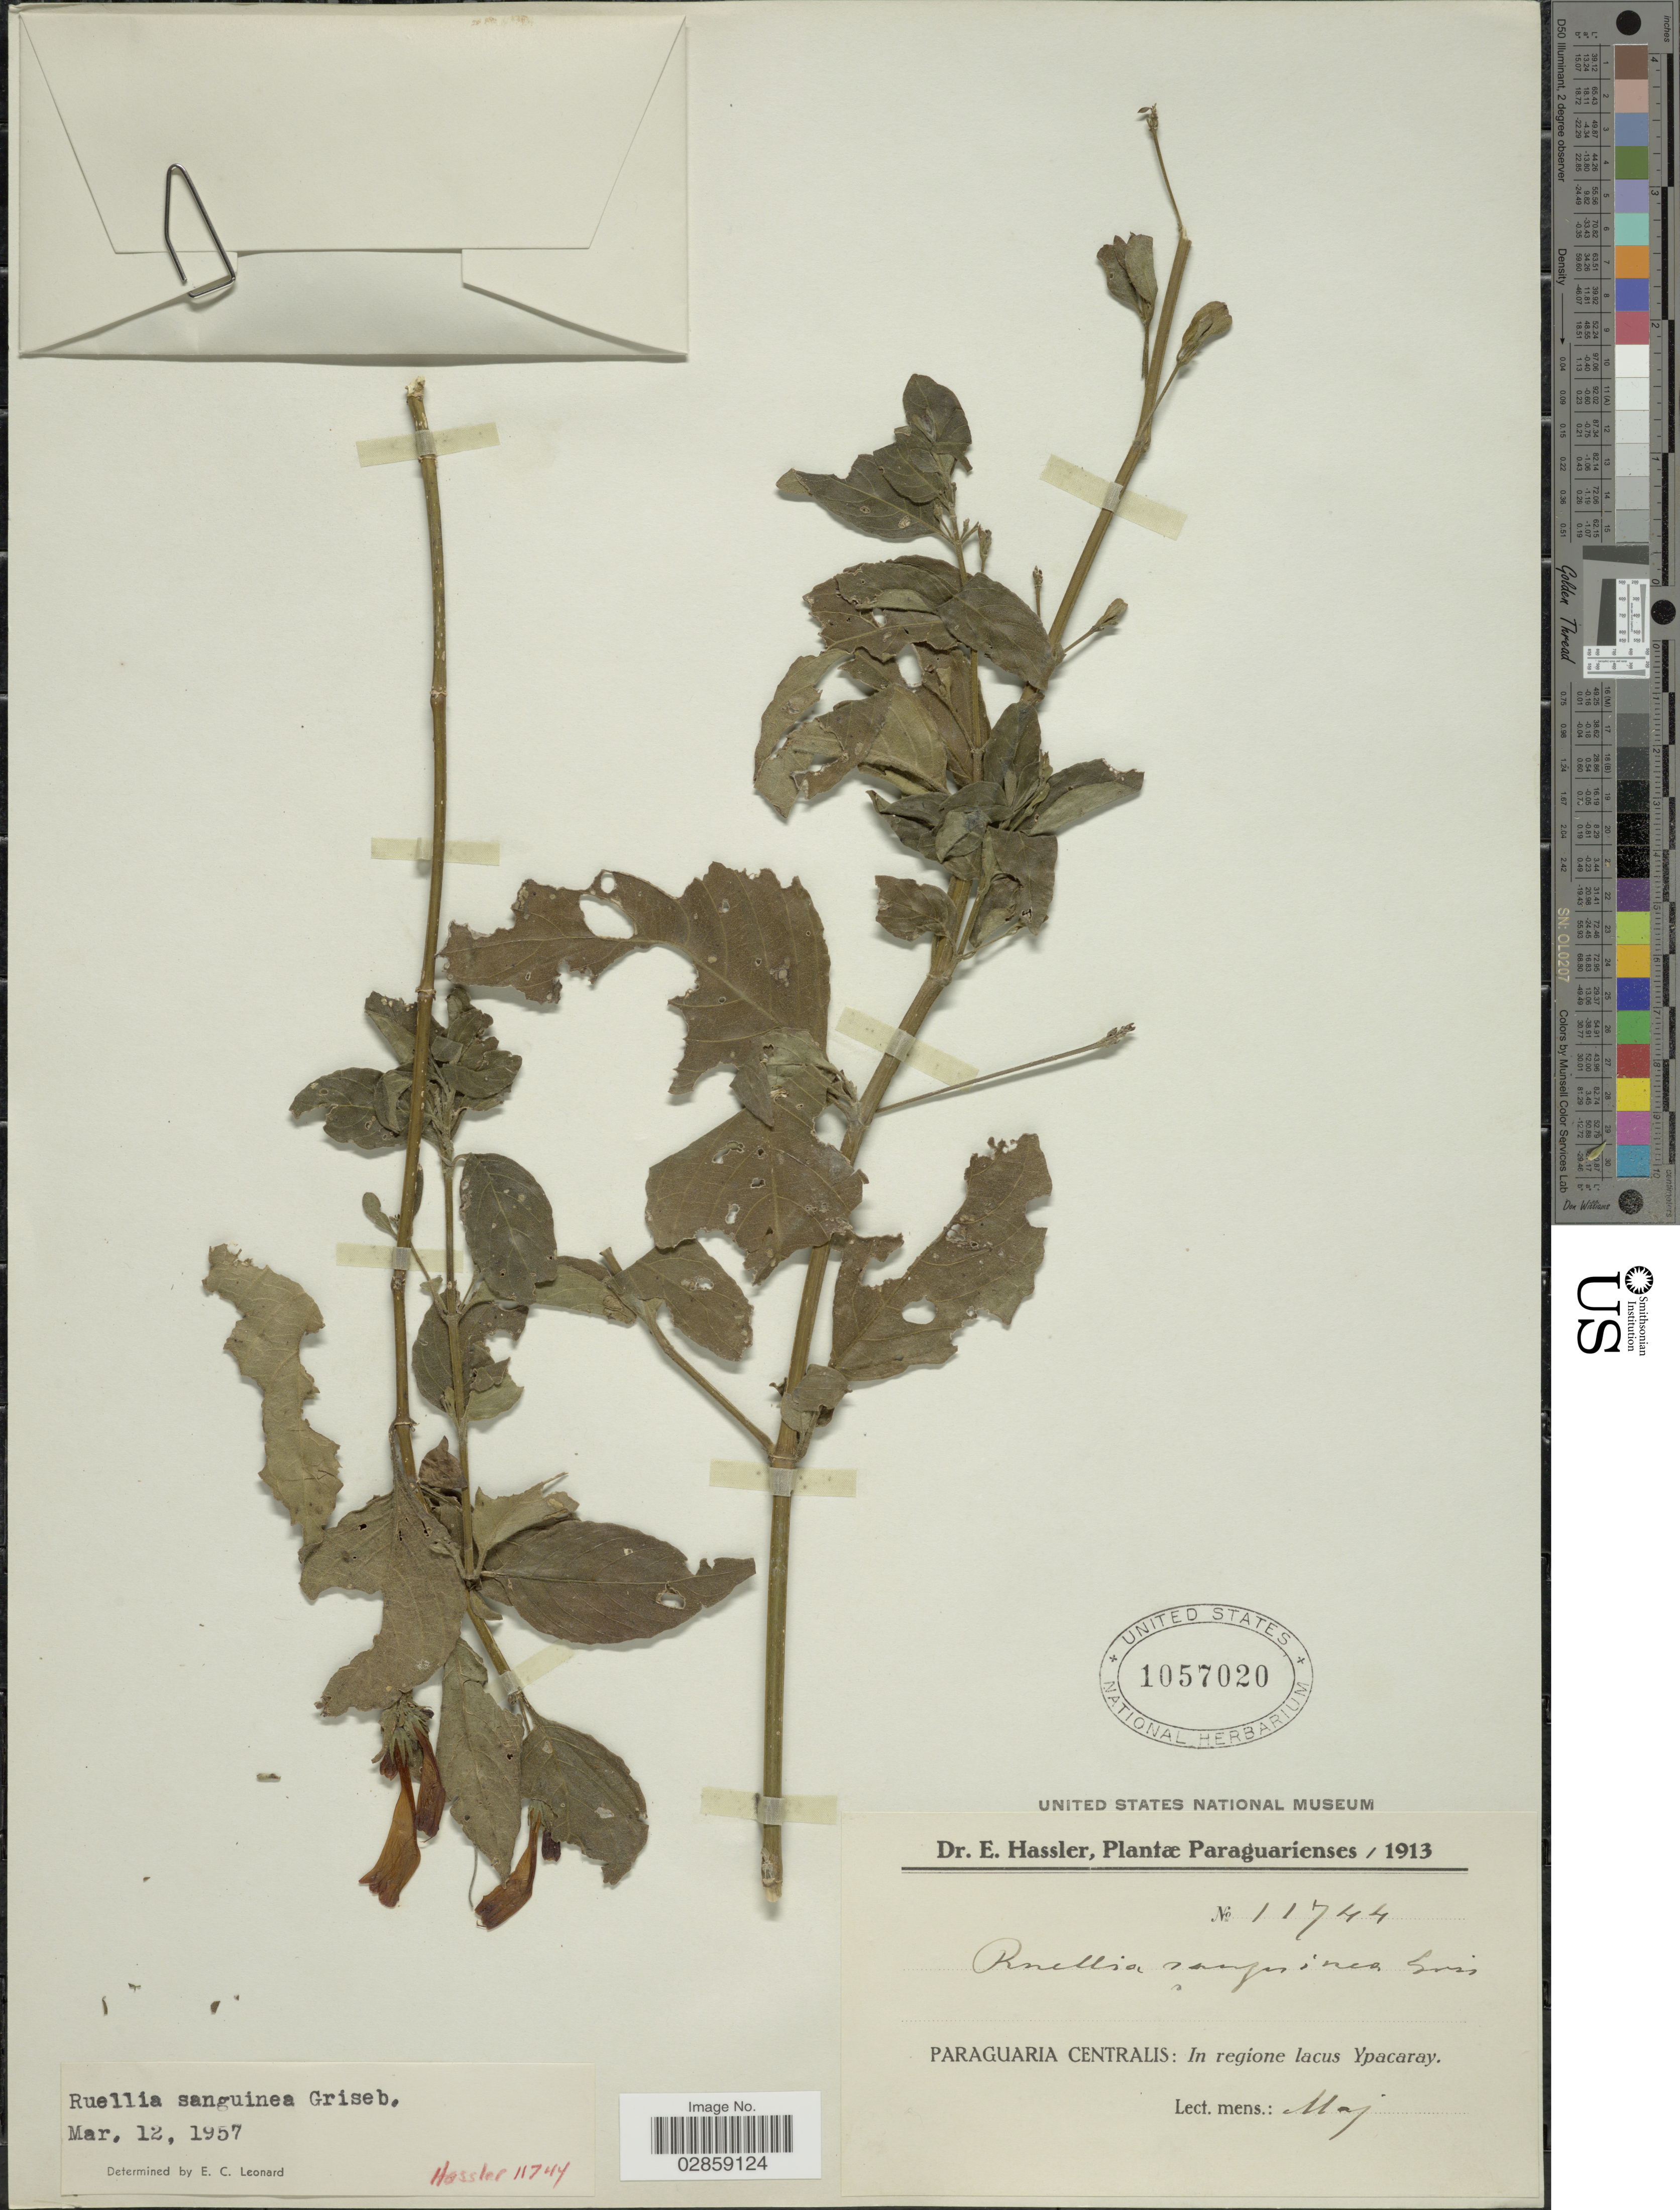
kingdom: Plantae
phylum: Tracheophyta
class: Magnoliopsida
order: Lamiales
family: Acanthaceae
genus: Ruellia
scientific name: Ruellia angustiflora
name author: (Nees) Lindau ex Rambo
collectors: E. Hassler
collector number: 11744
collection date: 1913-05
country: Paraguay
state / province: Paraguari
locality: Paraguaria Centralis: In regione lacus Ypacaray.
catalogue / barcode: US 1057020